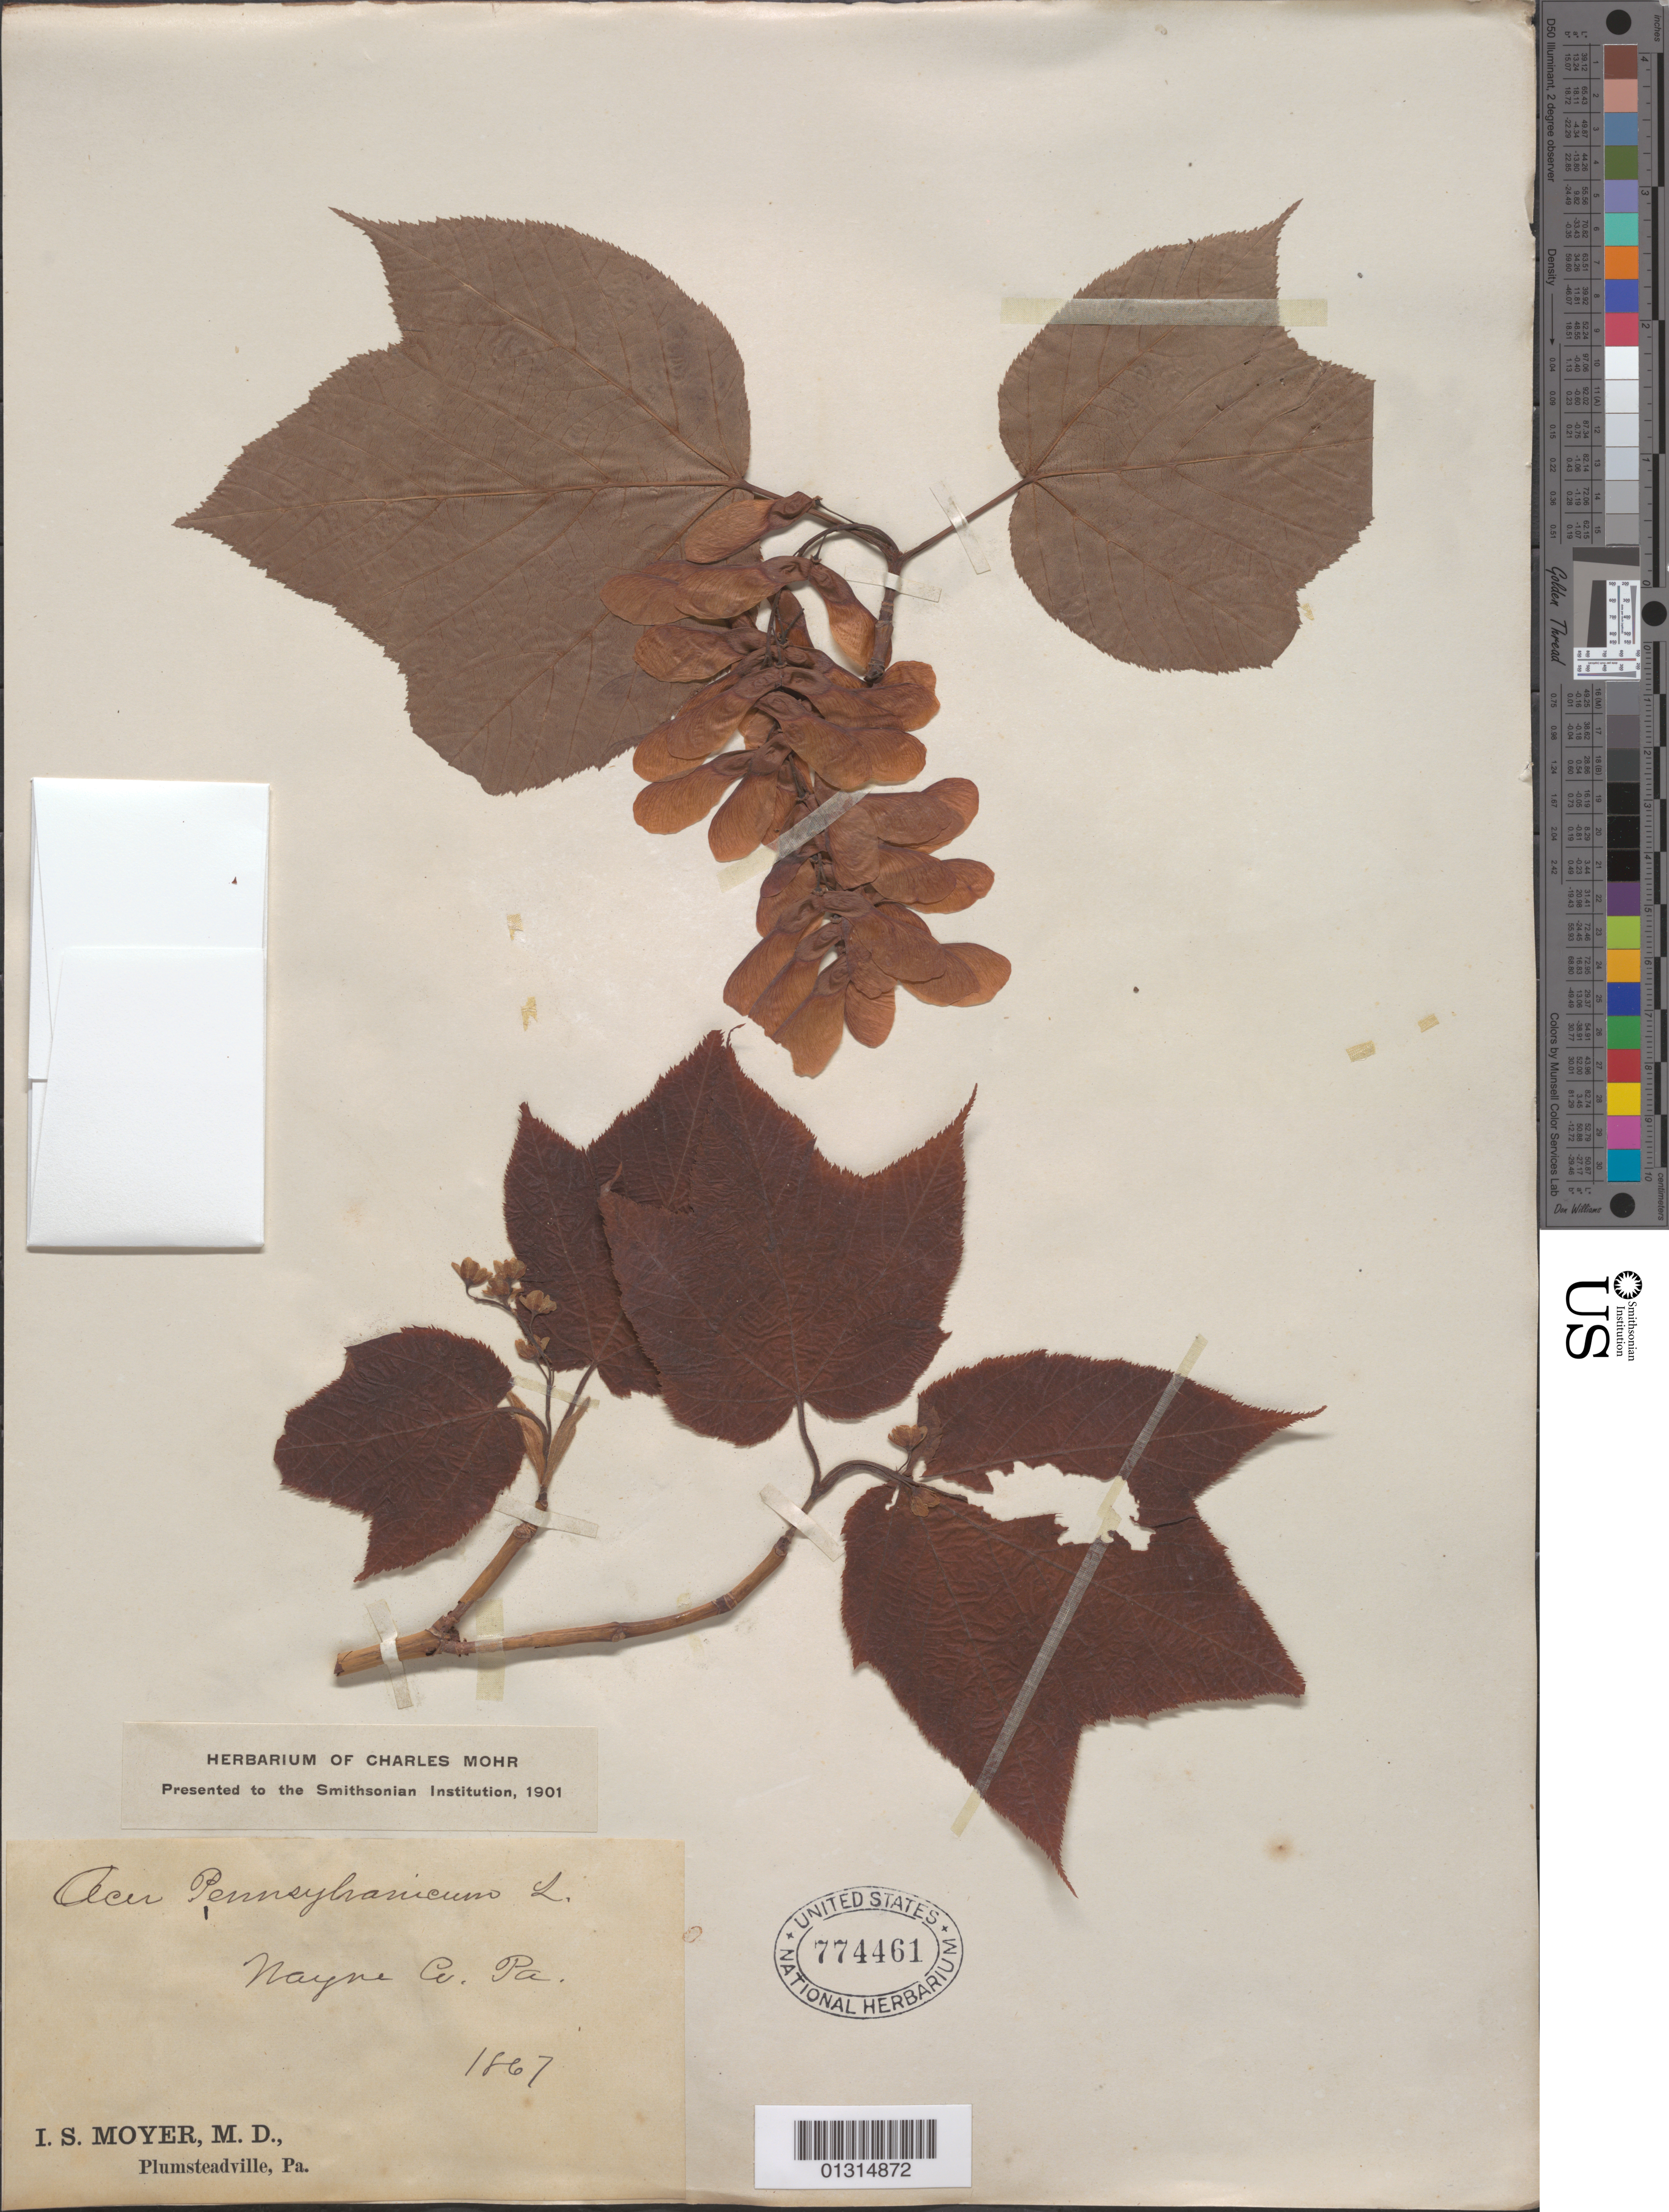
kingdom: Plantae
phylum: Tracheophyta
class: Magnoliopsida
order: Sapindales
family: Sapindaceae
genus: Acer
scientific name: Acer pensylvanicum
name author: L.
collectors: I. S. Moyer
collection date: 1867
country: United States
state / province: Pennsylvania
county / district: Wayne County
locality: Wayne County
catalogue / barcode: US 774461